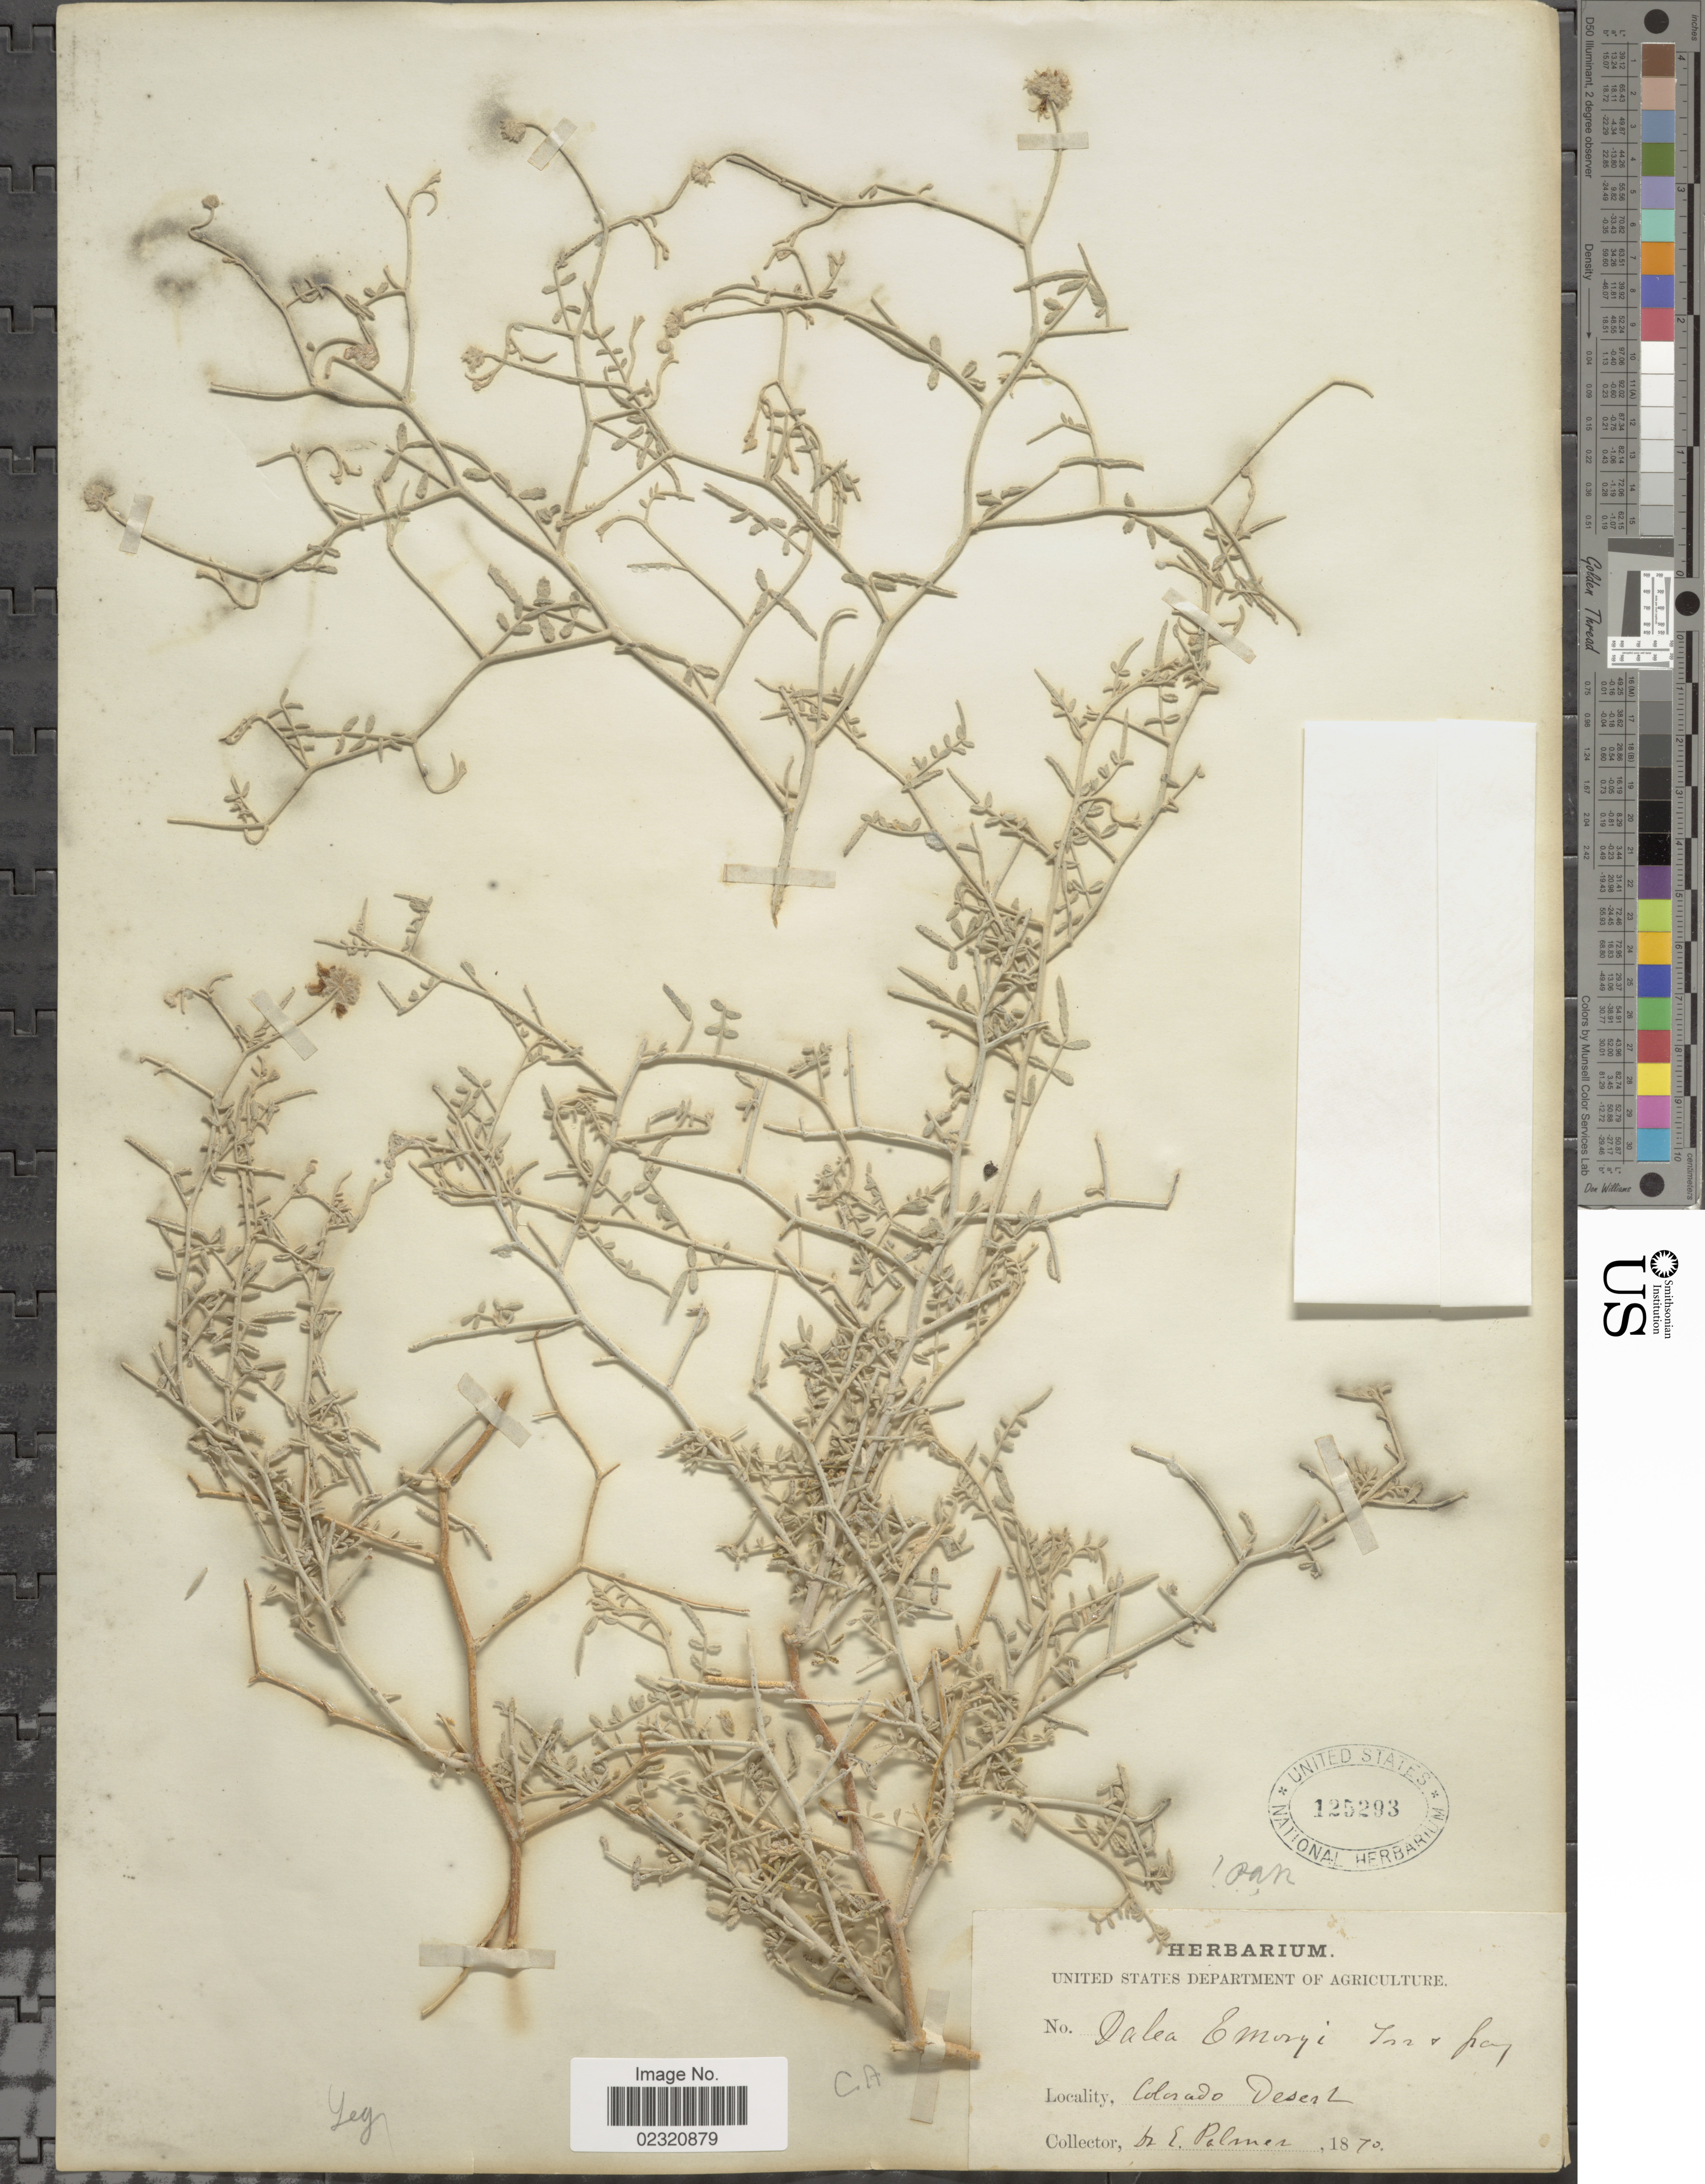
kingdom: Plantae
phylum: Tracheophyta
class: Magnoliopsida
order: Fabales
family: Fabaceae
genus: Psorothamnus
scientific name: Psorothamnus emoryi var. emoryi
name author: (A. Gray) Rydb.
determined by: Strong, M. T., (US), Smithsonian Institution - National Museum of Natural History (UNITED STATES)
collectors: E. Palmer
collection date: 1870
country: United States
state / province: California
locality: Colorado Desert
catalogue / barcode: US 125293